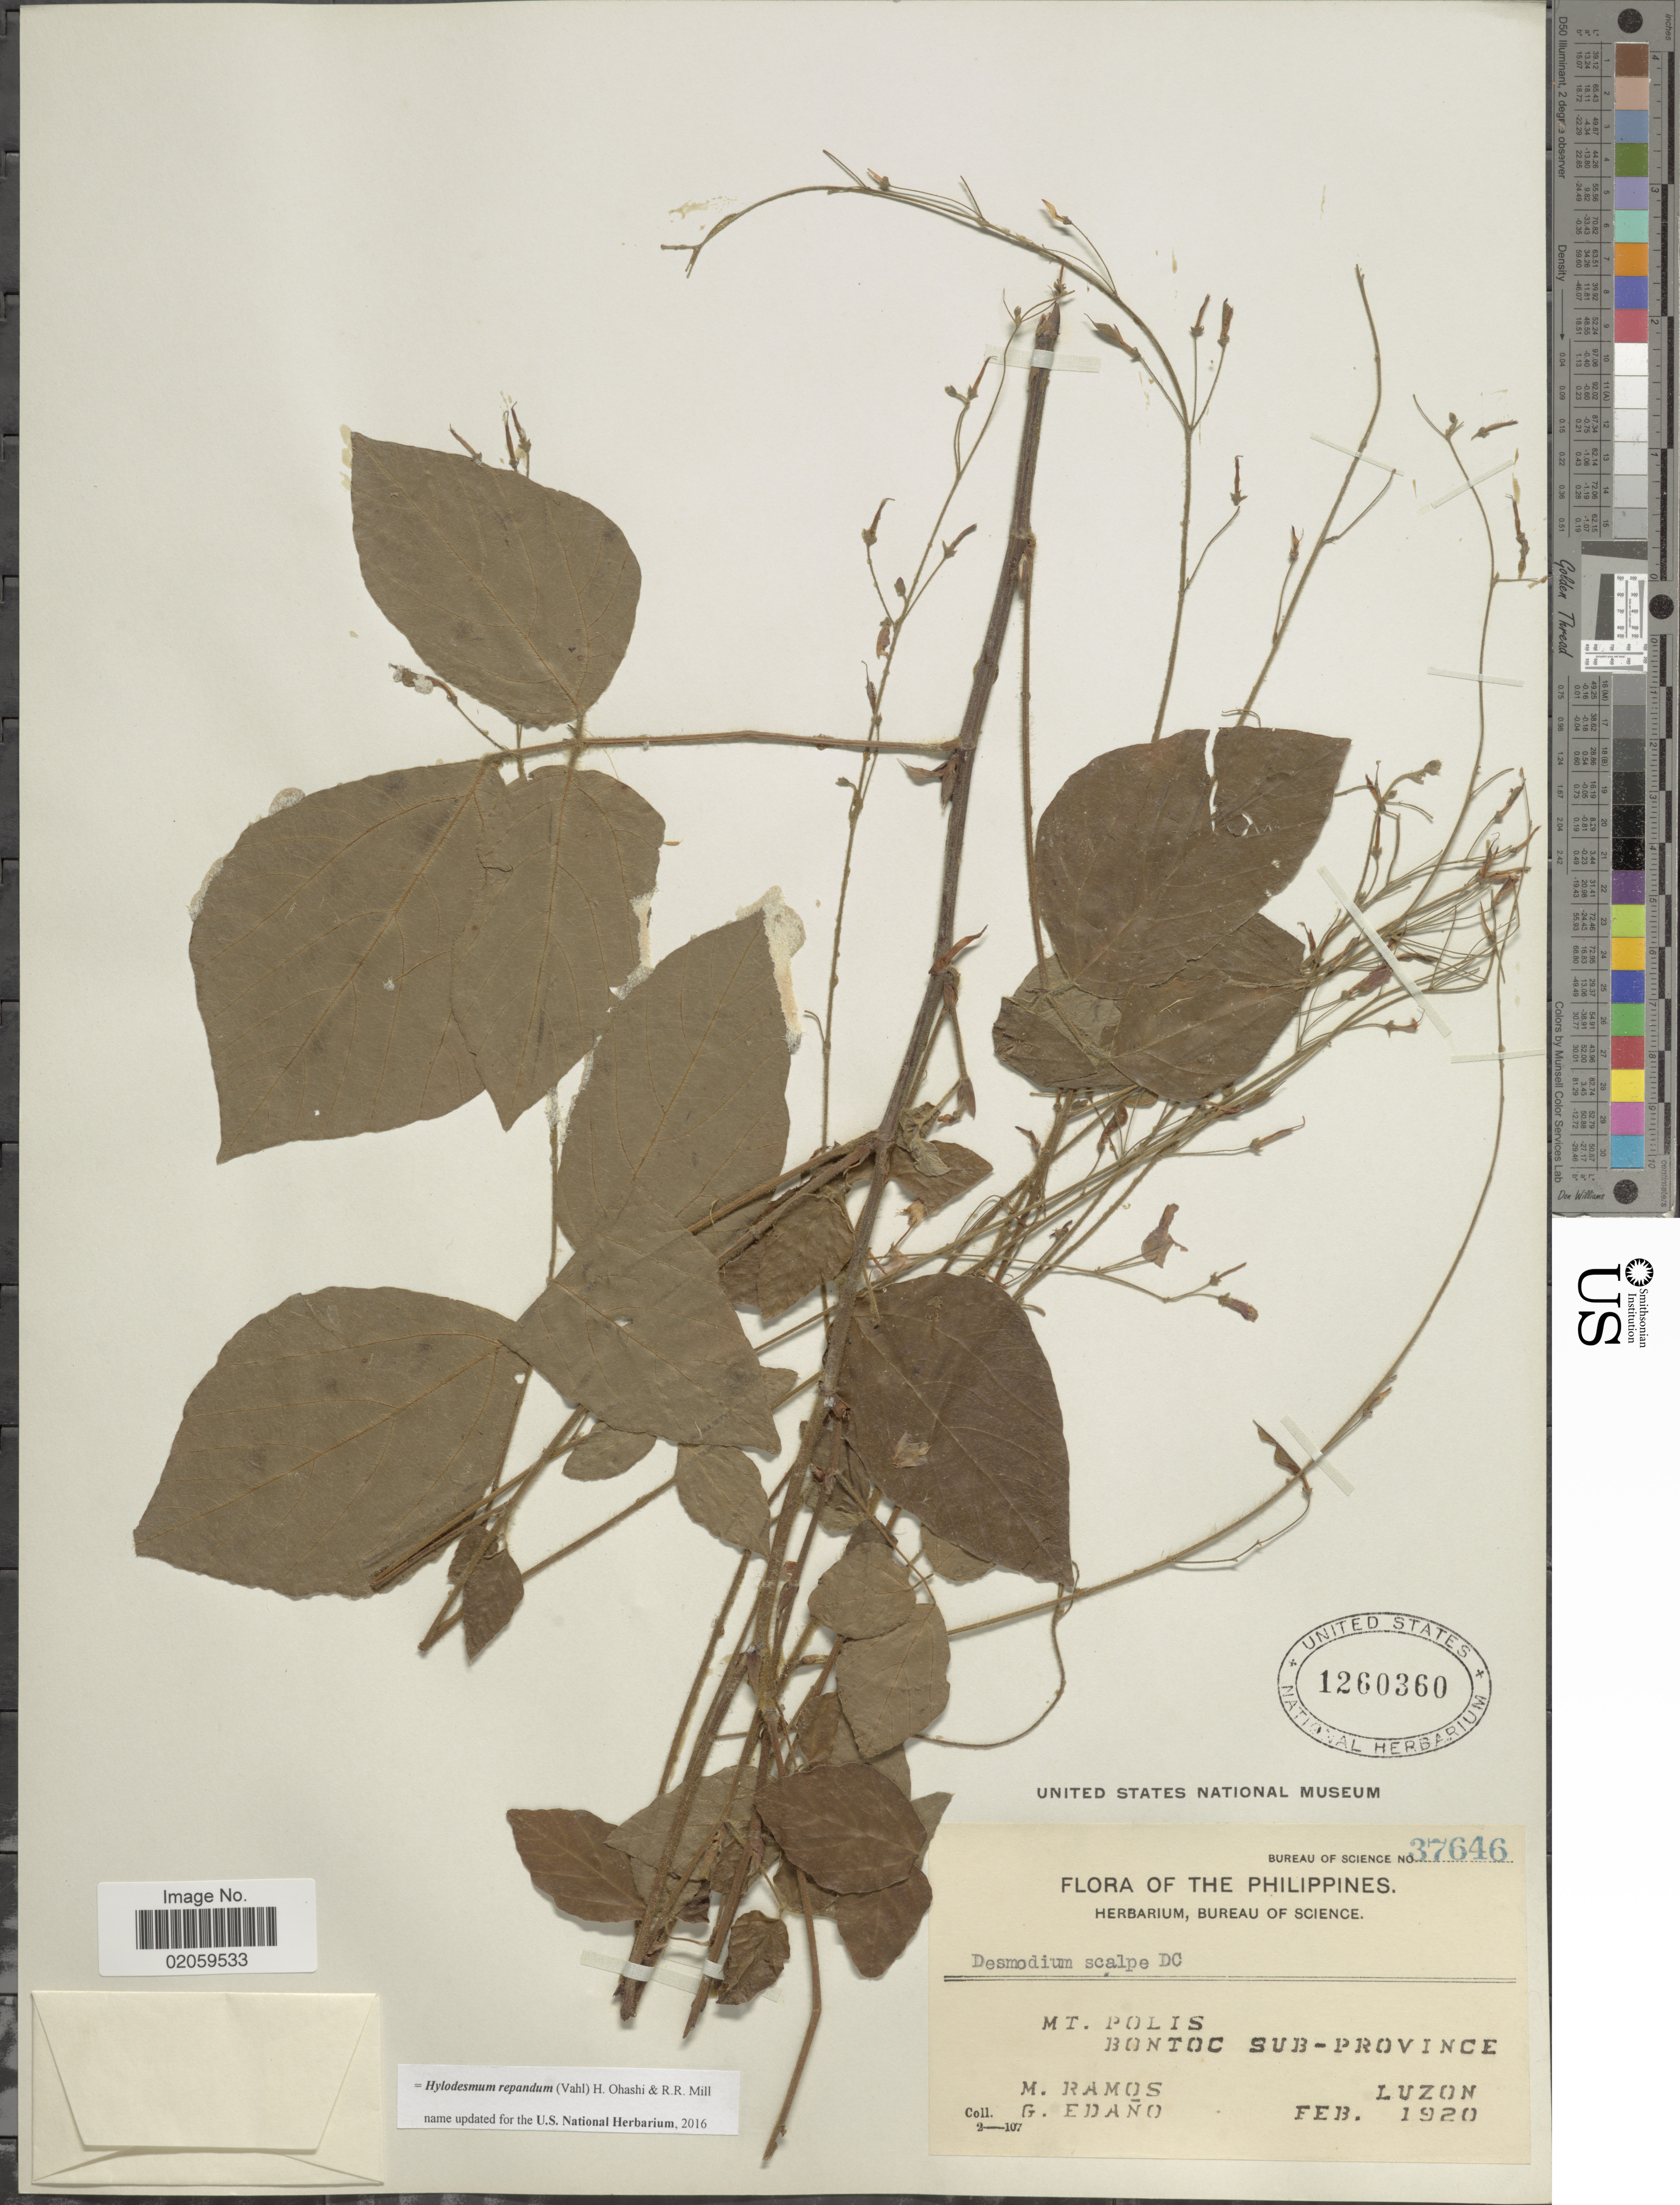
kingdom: Plantae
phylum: Tracheophyta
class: Magnoliopsida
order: Fabales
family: Fabaceae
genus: Hylodesmum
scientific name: Hylodesmum repandum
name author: (Vahl) H. Ohashi & R.R. Mill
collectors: M. Ramos & G. Edaño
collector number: Bureau of Science 37646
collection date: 1920-02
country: Philippines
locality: Mt. Polis, Bontoc Sub-Province, Luzon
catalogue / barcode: US 1260360